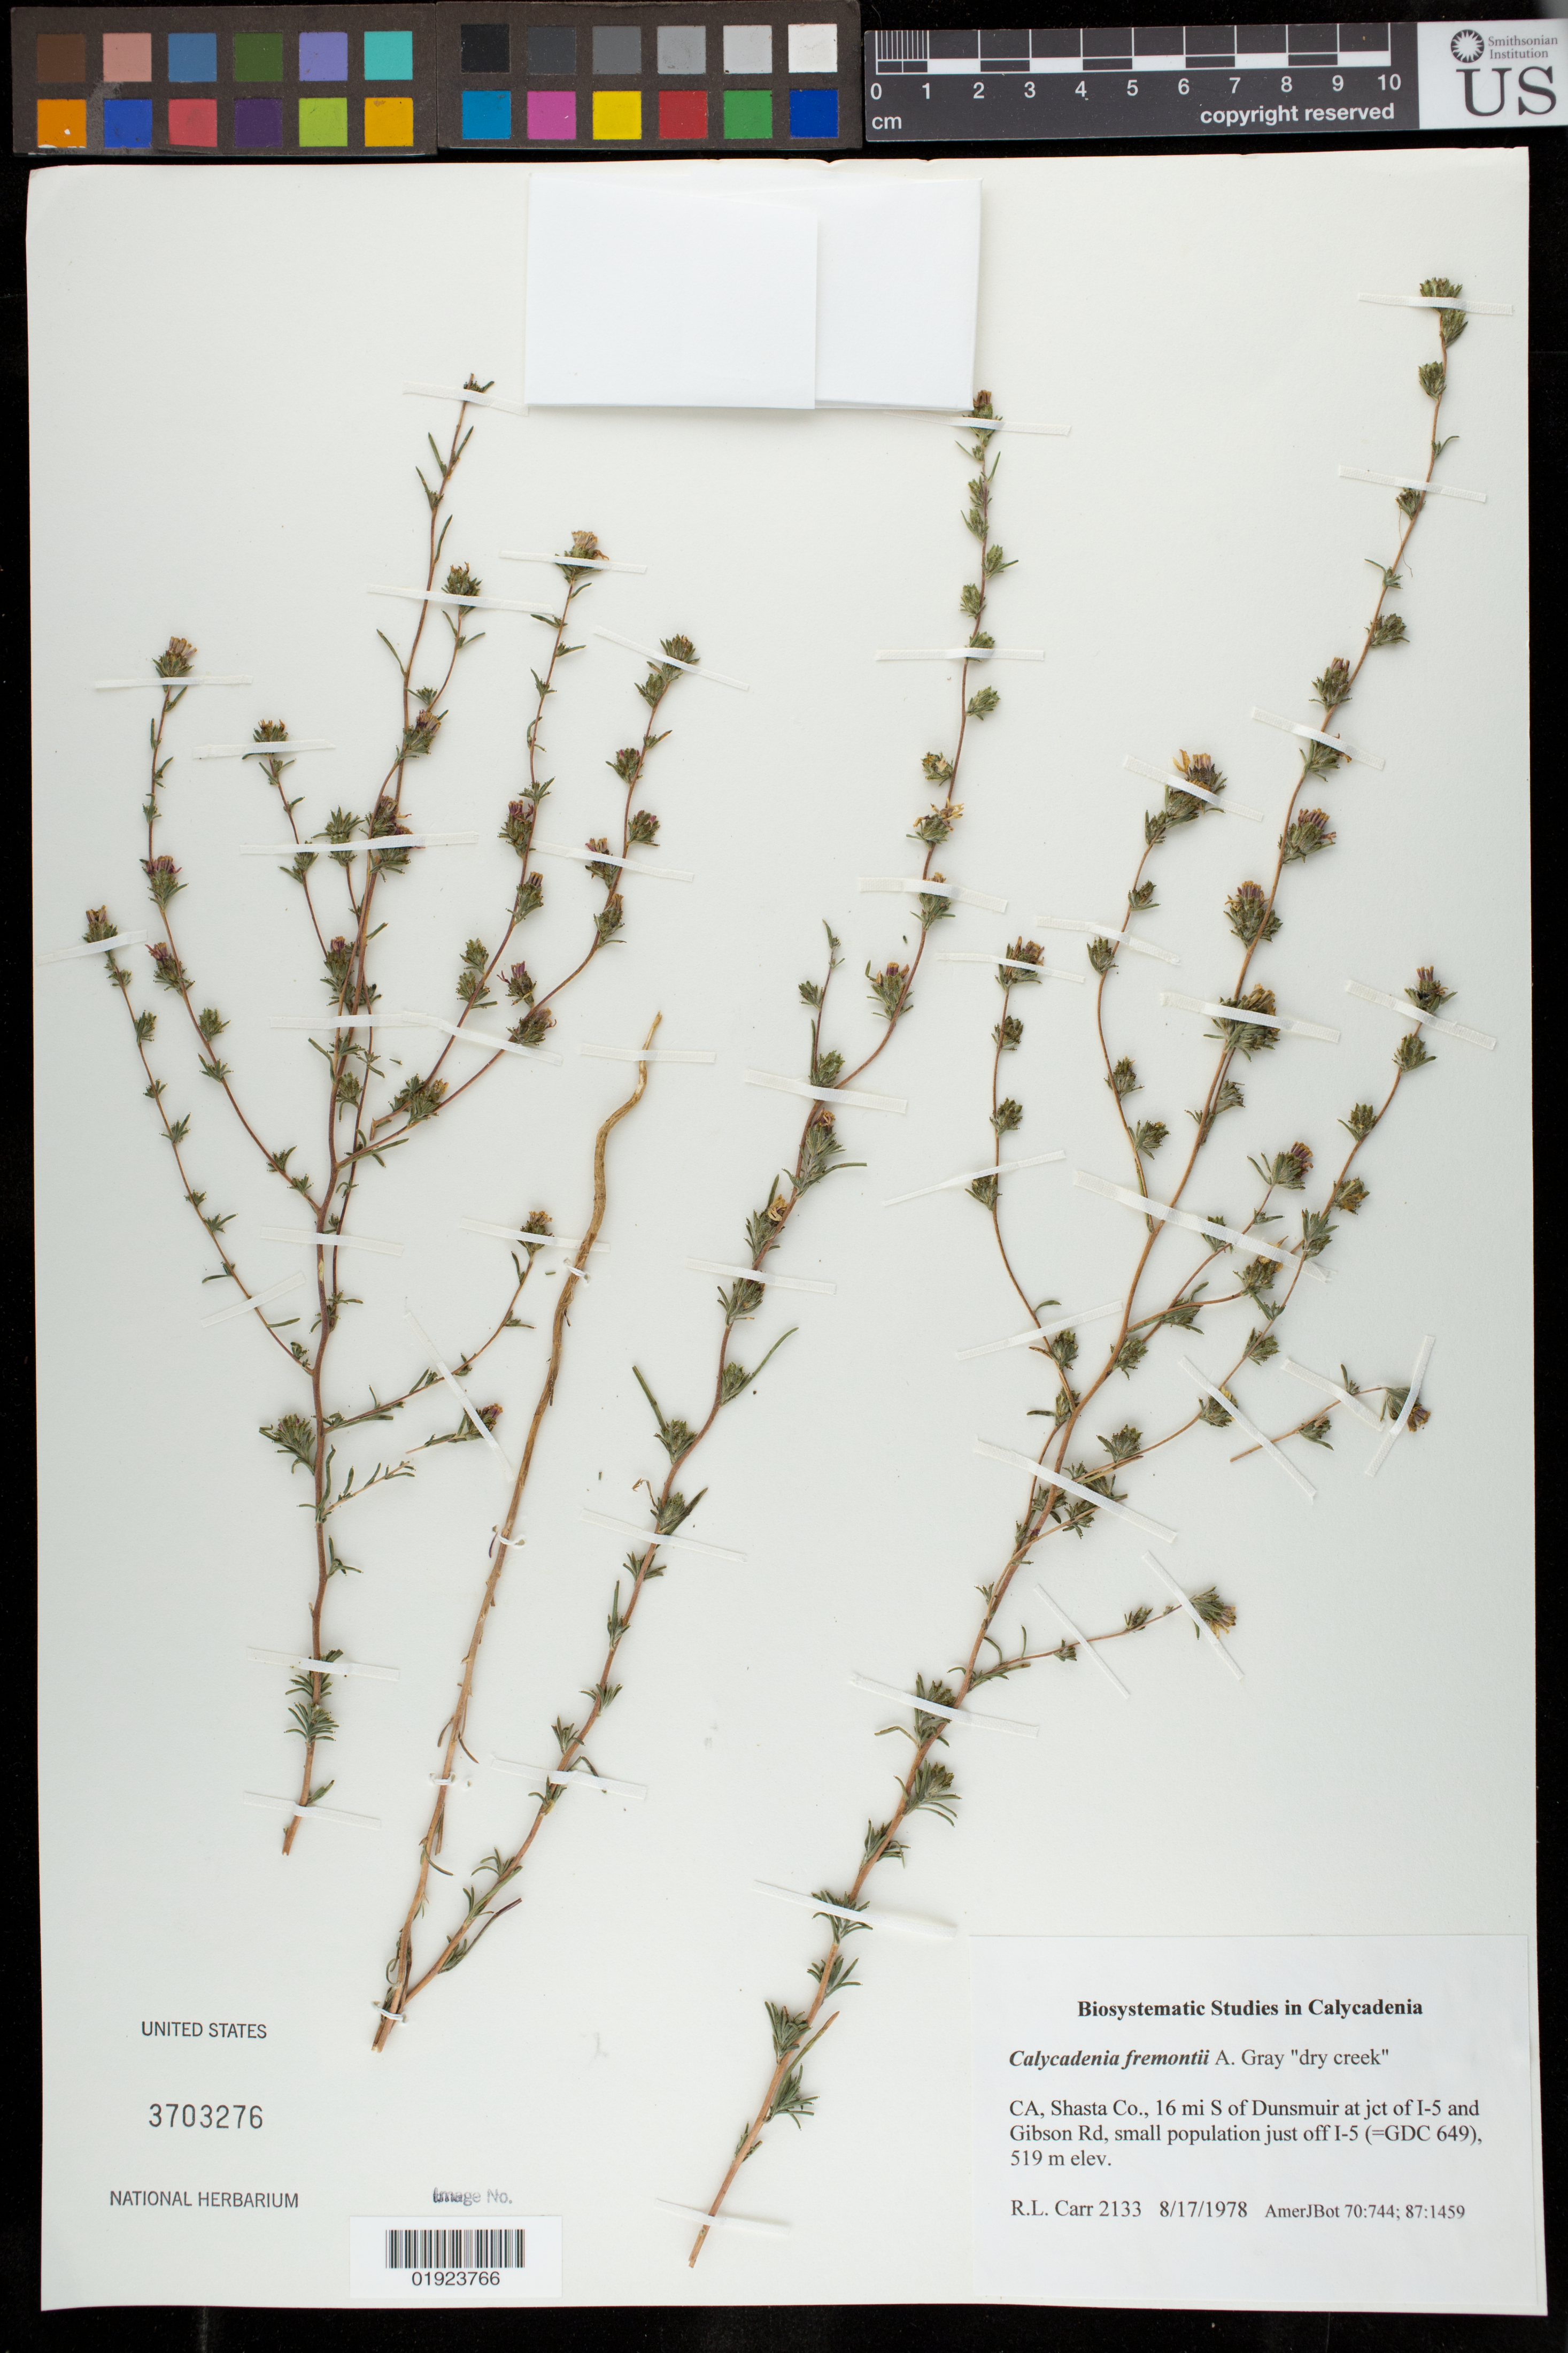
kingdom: Plantae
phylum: Tracheophyta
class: Magnoliopsida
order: Asterales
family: Asteraceae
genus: Calycadenia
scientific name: Calycadenia fremontii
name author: A. Gray in Emory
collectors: R. Carr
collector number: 2133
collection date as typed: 8/17/1978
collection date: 1978-08-17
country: United States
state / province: California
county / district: Shasta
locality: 16 mi S of Dunsmuir at jct of I-5 and Gibson Rd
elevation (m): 519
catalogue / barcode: US 3703276